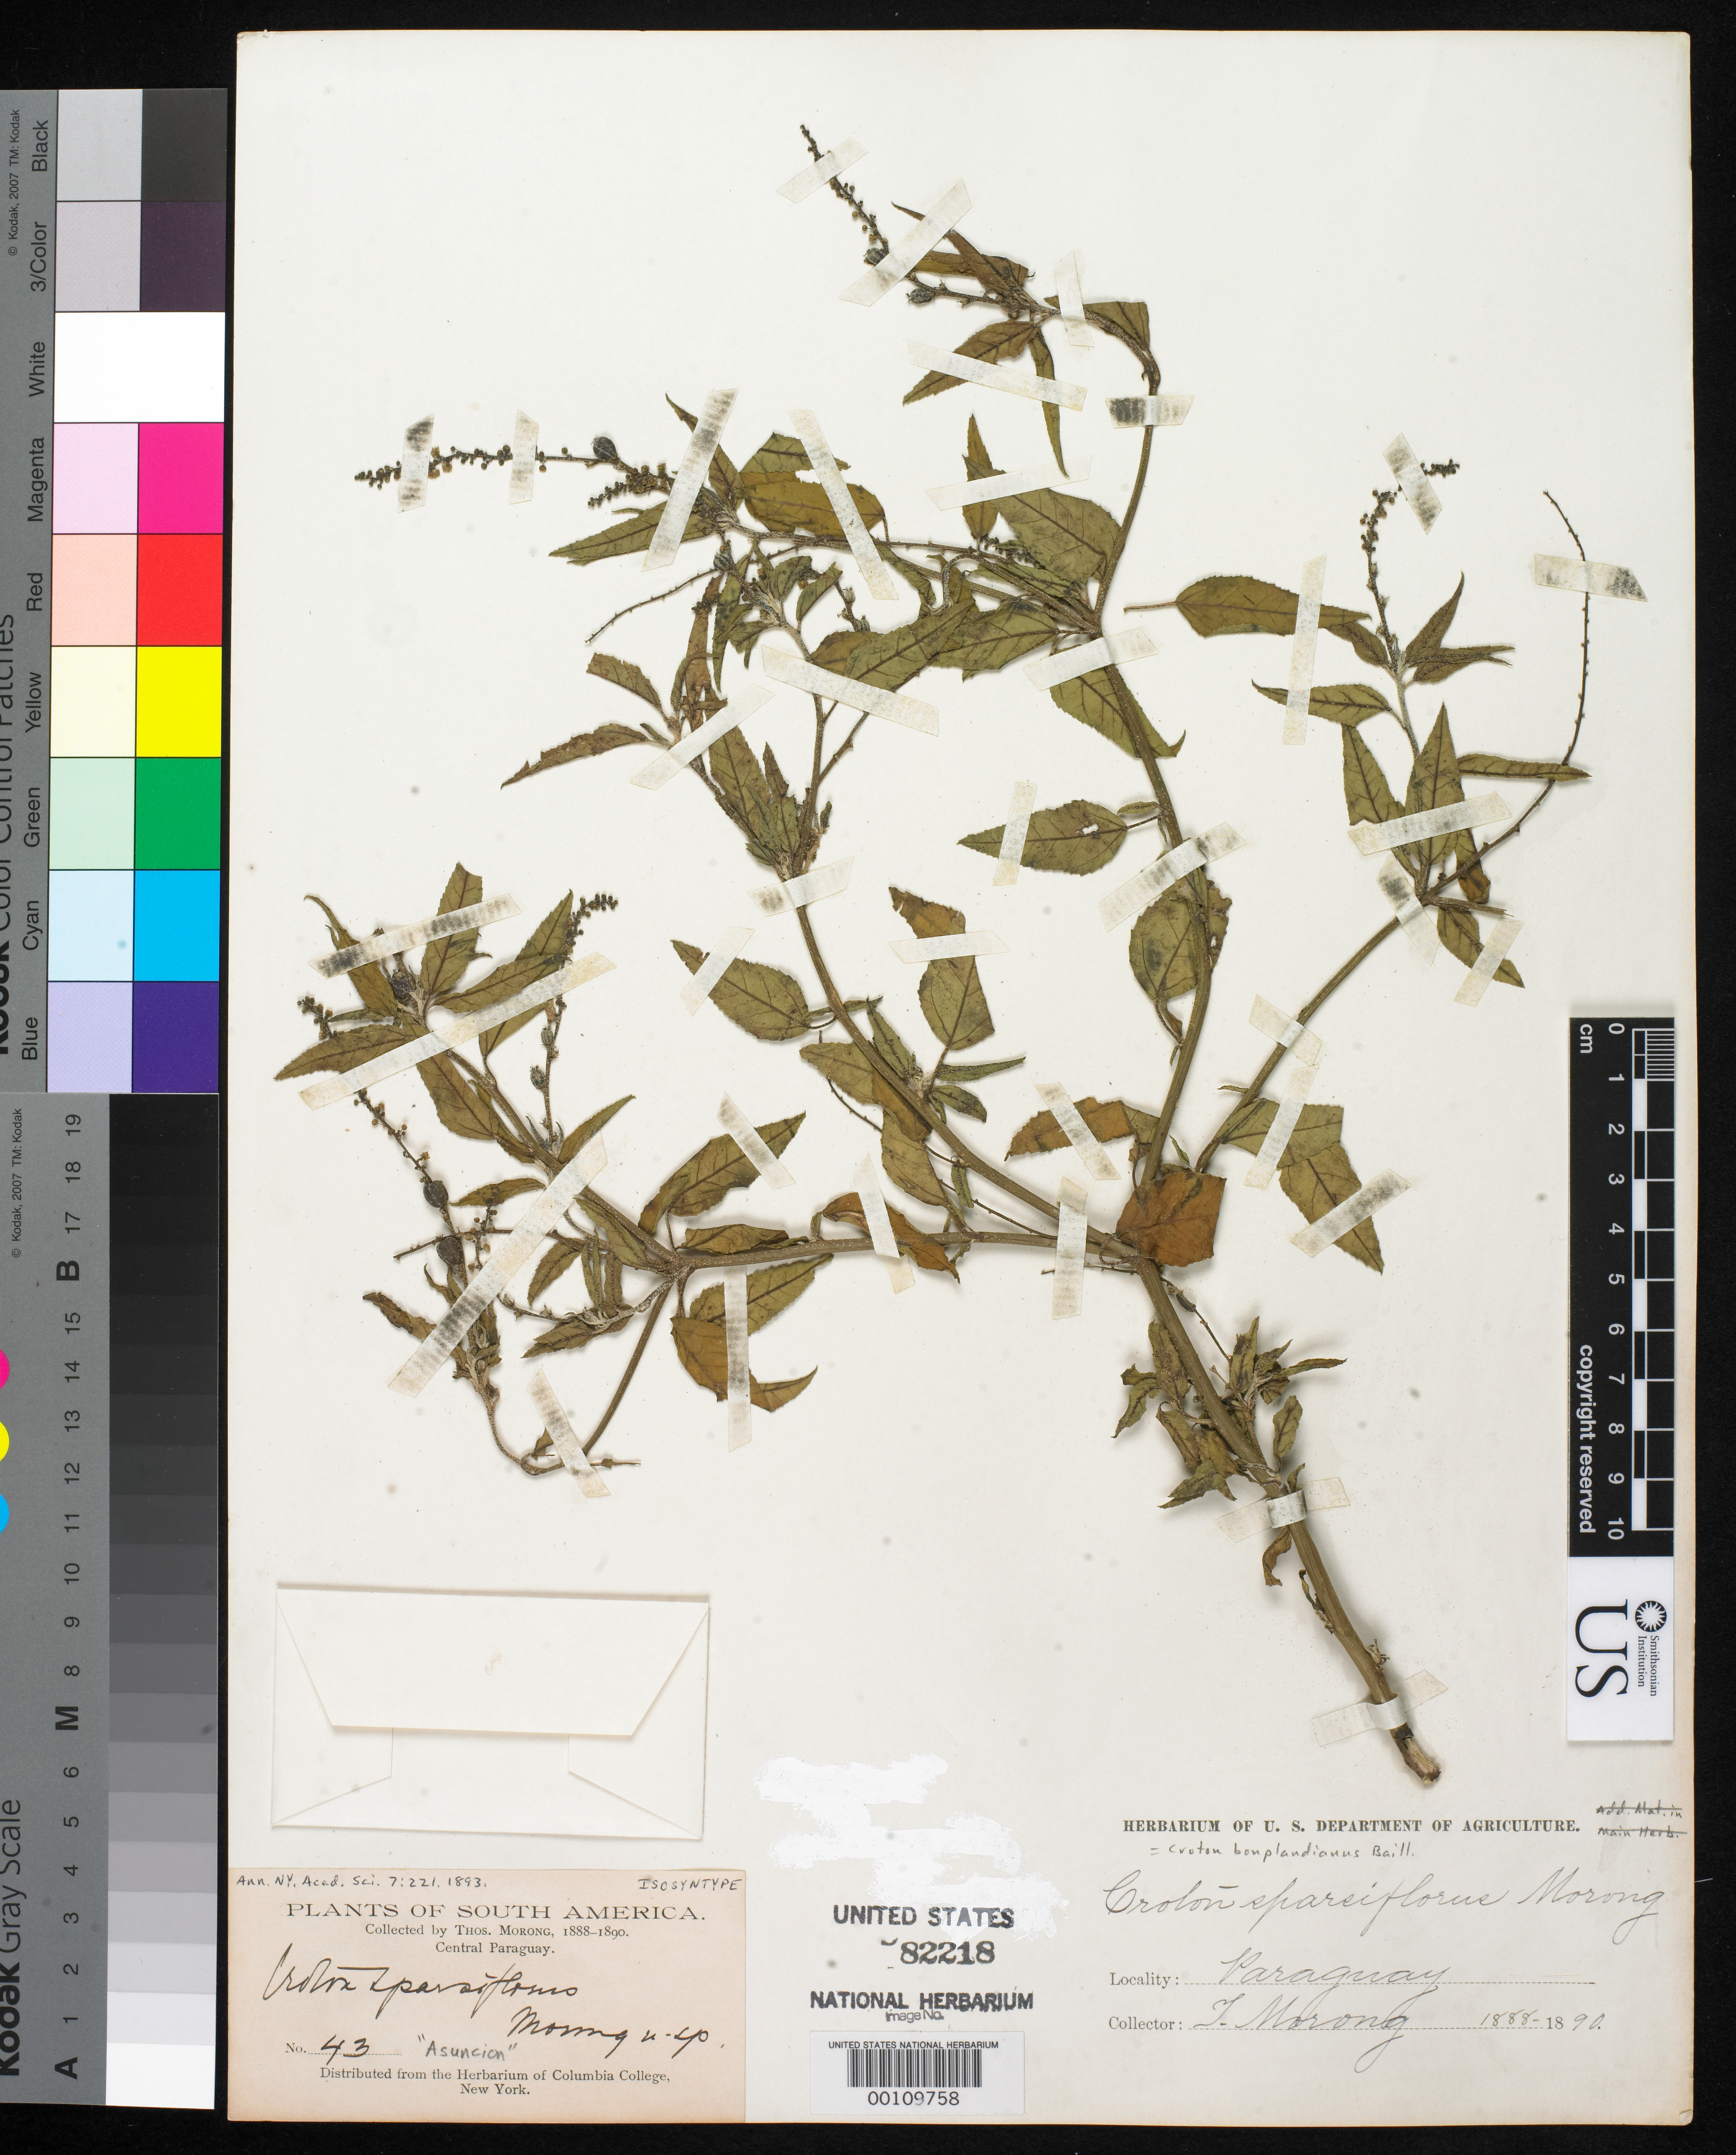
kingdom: Plantae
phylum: Tracheophyta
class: Magnoliopsida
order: Malpighiales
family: Euphorbiaceae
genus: Croton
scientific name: Croton sparsiflorus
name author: Morong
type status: Isosyntype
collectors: T. Morong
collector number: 43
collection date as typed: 1888 to -- --- 1890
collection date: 1888/1890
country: Paraguay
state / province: Central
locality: Asuncion.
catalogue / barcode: US 82218